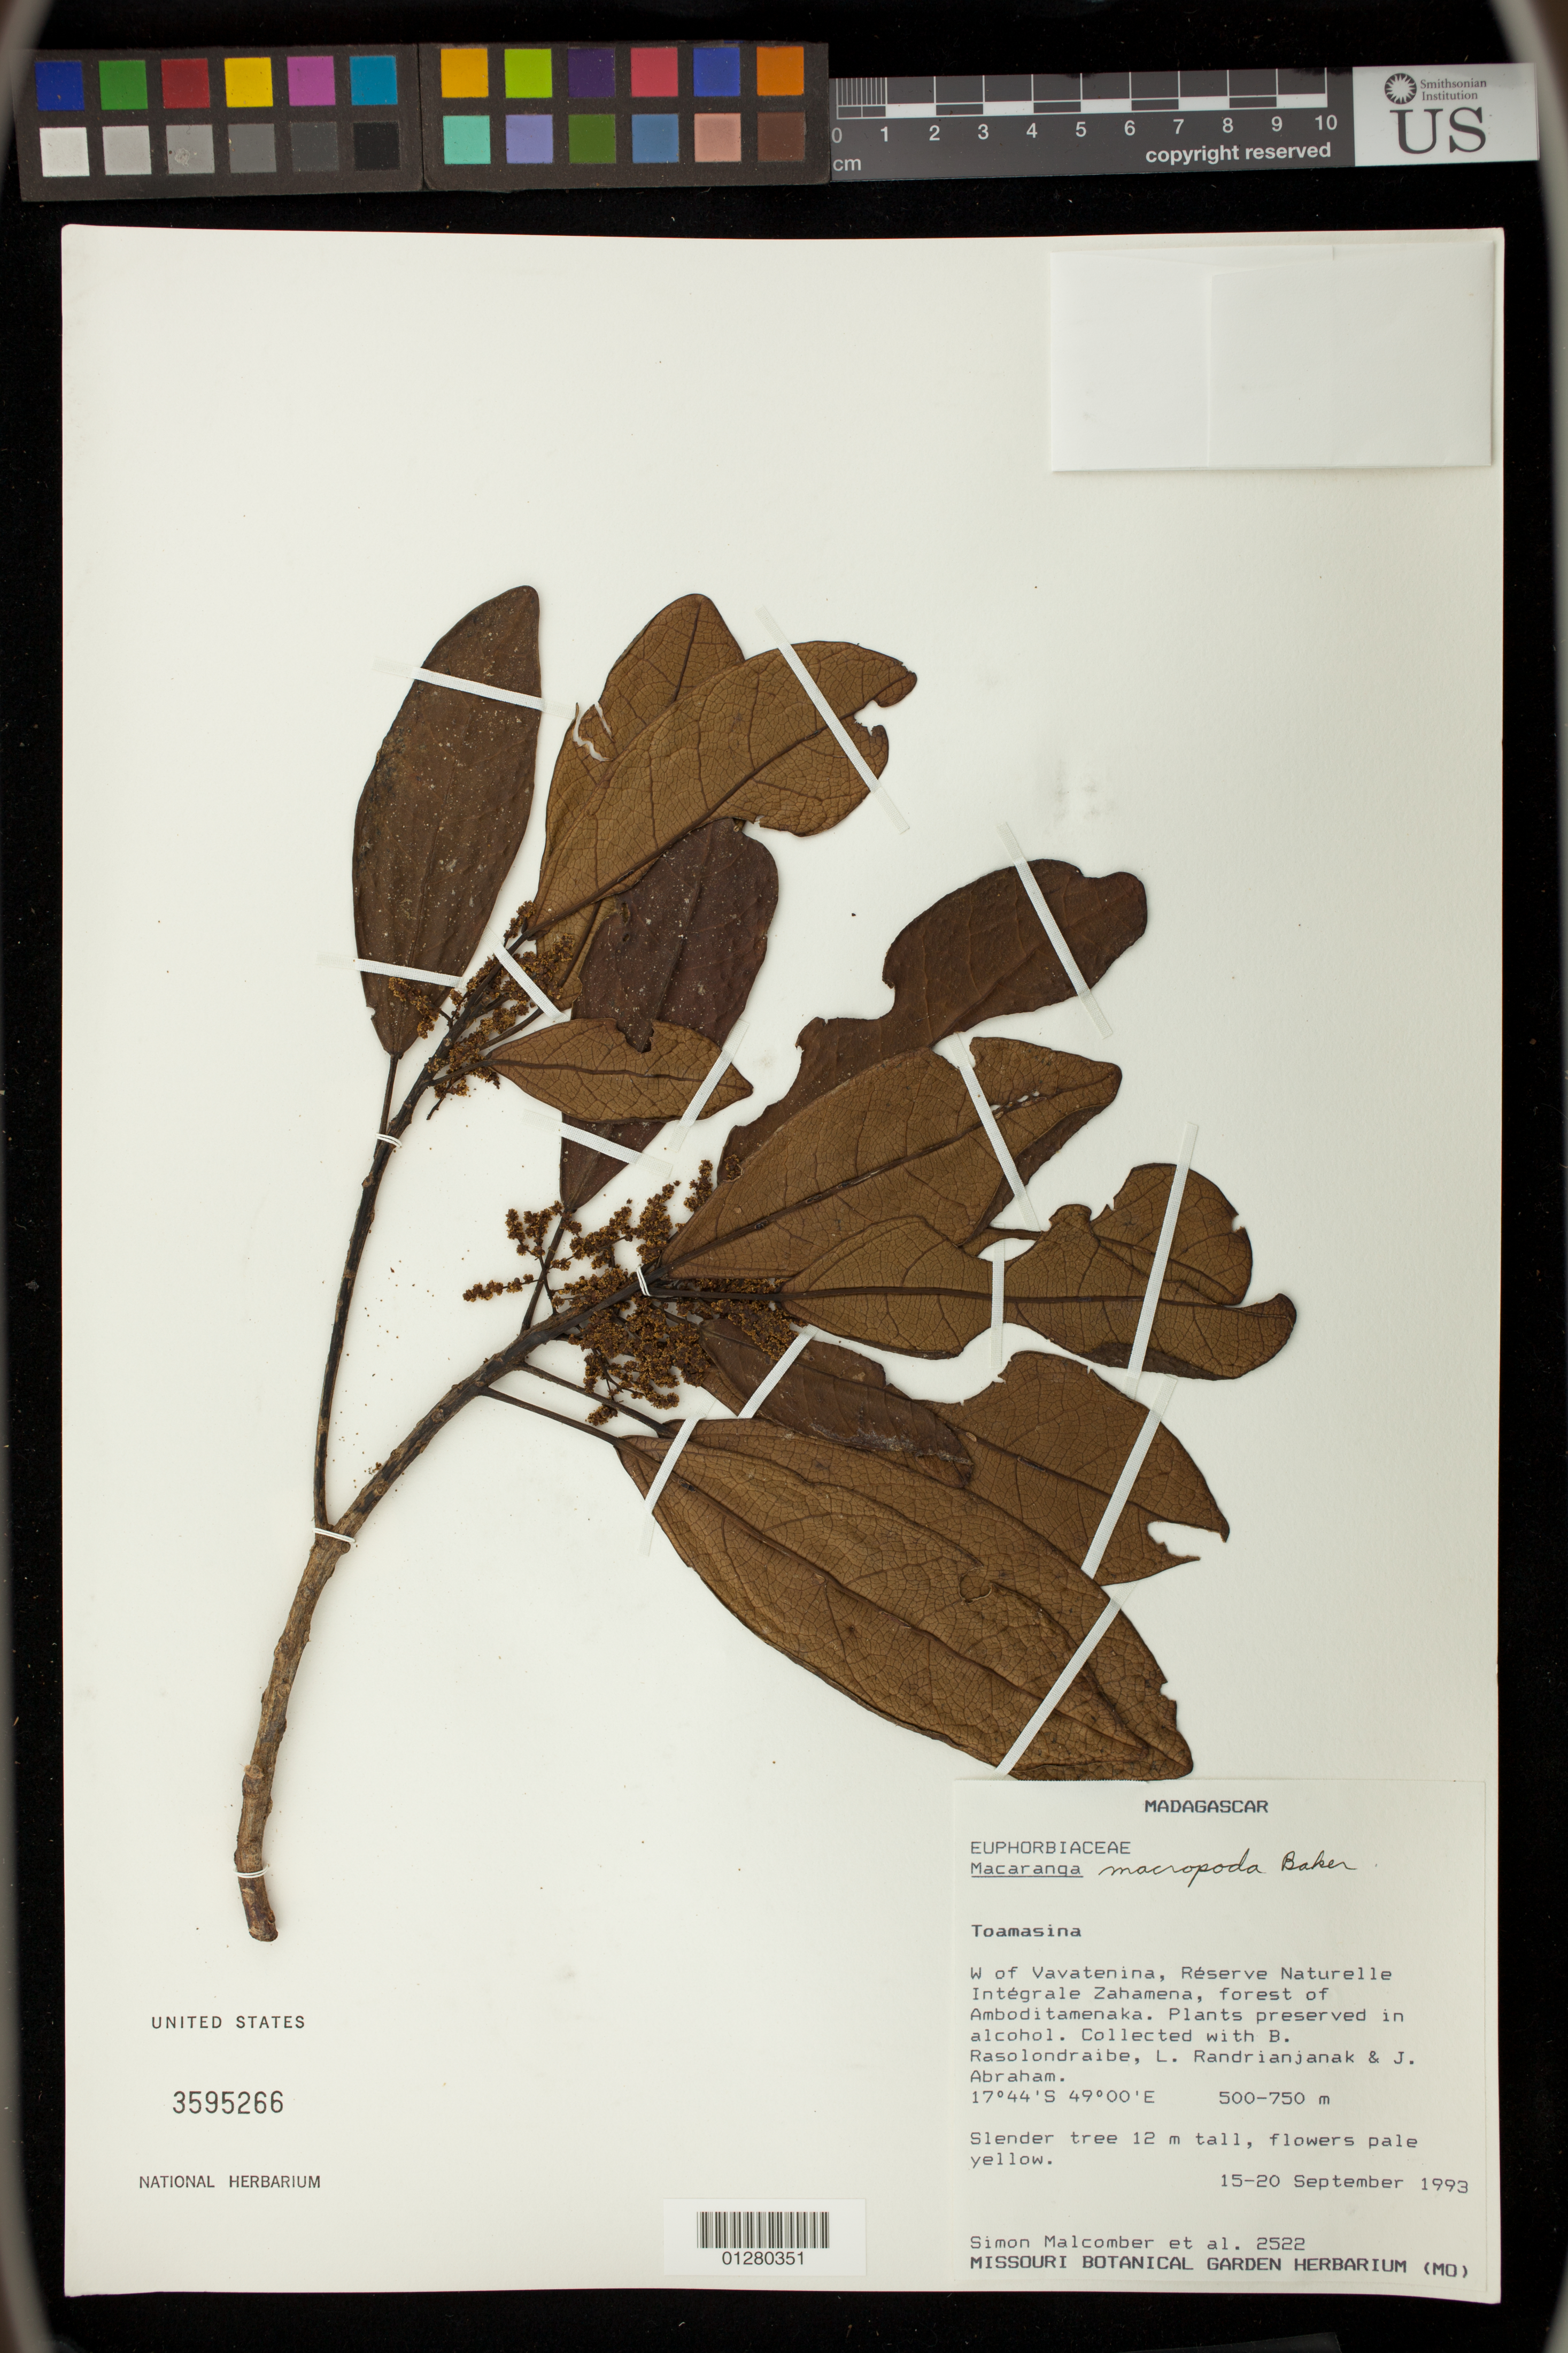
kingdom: Plantae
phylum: Tracheophyta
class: Magnoliopsida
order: Malpighiales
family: Euphorbiaceae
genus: Macaranga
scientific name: Macaranga macropoda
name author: Baker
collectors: S. T. Malcomber, B. Rasolondraibe, L. Randrianjanak & J. P. Abraham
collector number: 2522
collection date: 1993-09-15/1993-09-20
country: Madagascar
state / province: Analanjirofo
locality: W of Vavatenina, Reserve Naturelle Integrale Zahamena, forest of Amboditamenaka.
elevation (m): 500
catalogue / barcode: US 3595266